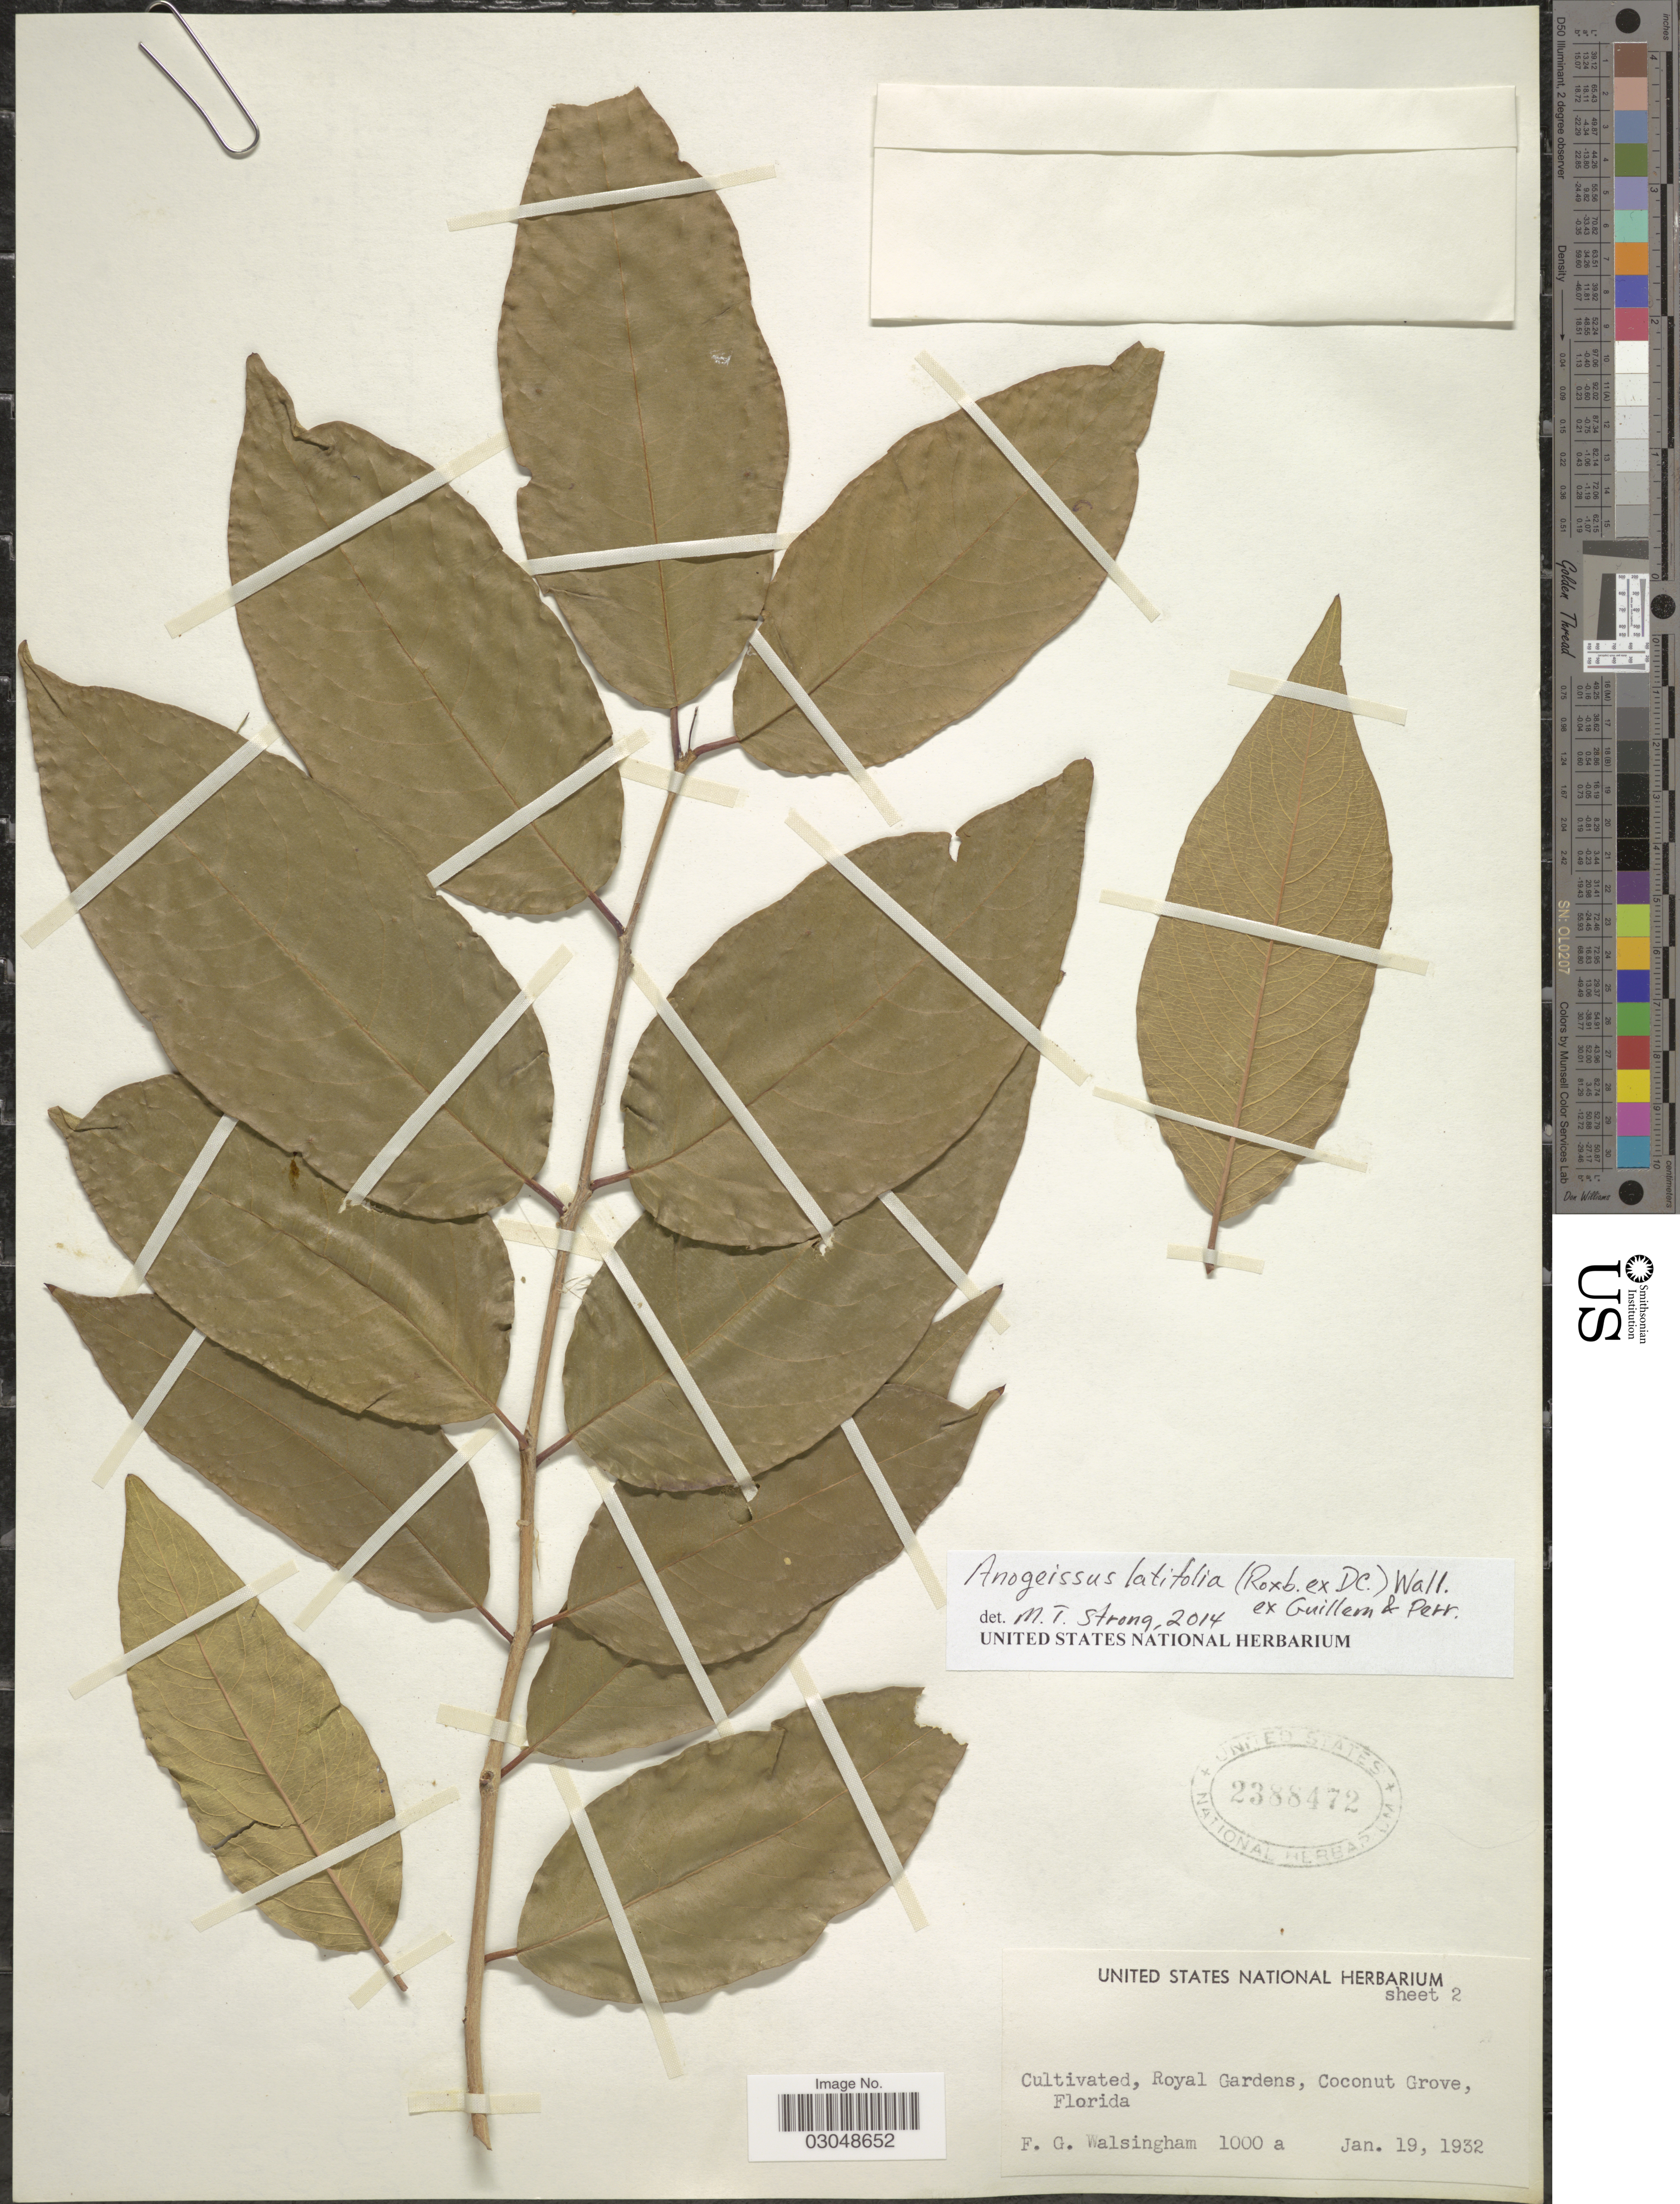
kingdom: Plantae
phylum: Tracheophyta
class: Magnoliopsida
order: Myrtales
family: Combretaceae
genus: Terminalia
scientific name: Terminalia anogeissiana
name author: Gere & Boatwr.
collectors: F. Walsingham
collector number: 1000a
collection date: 1932-01-19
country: United States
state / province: Florida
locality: Royal Gardens, Coconut Grove.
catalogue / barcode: US 2388472